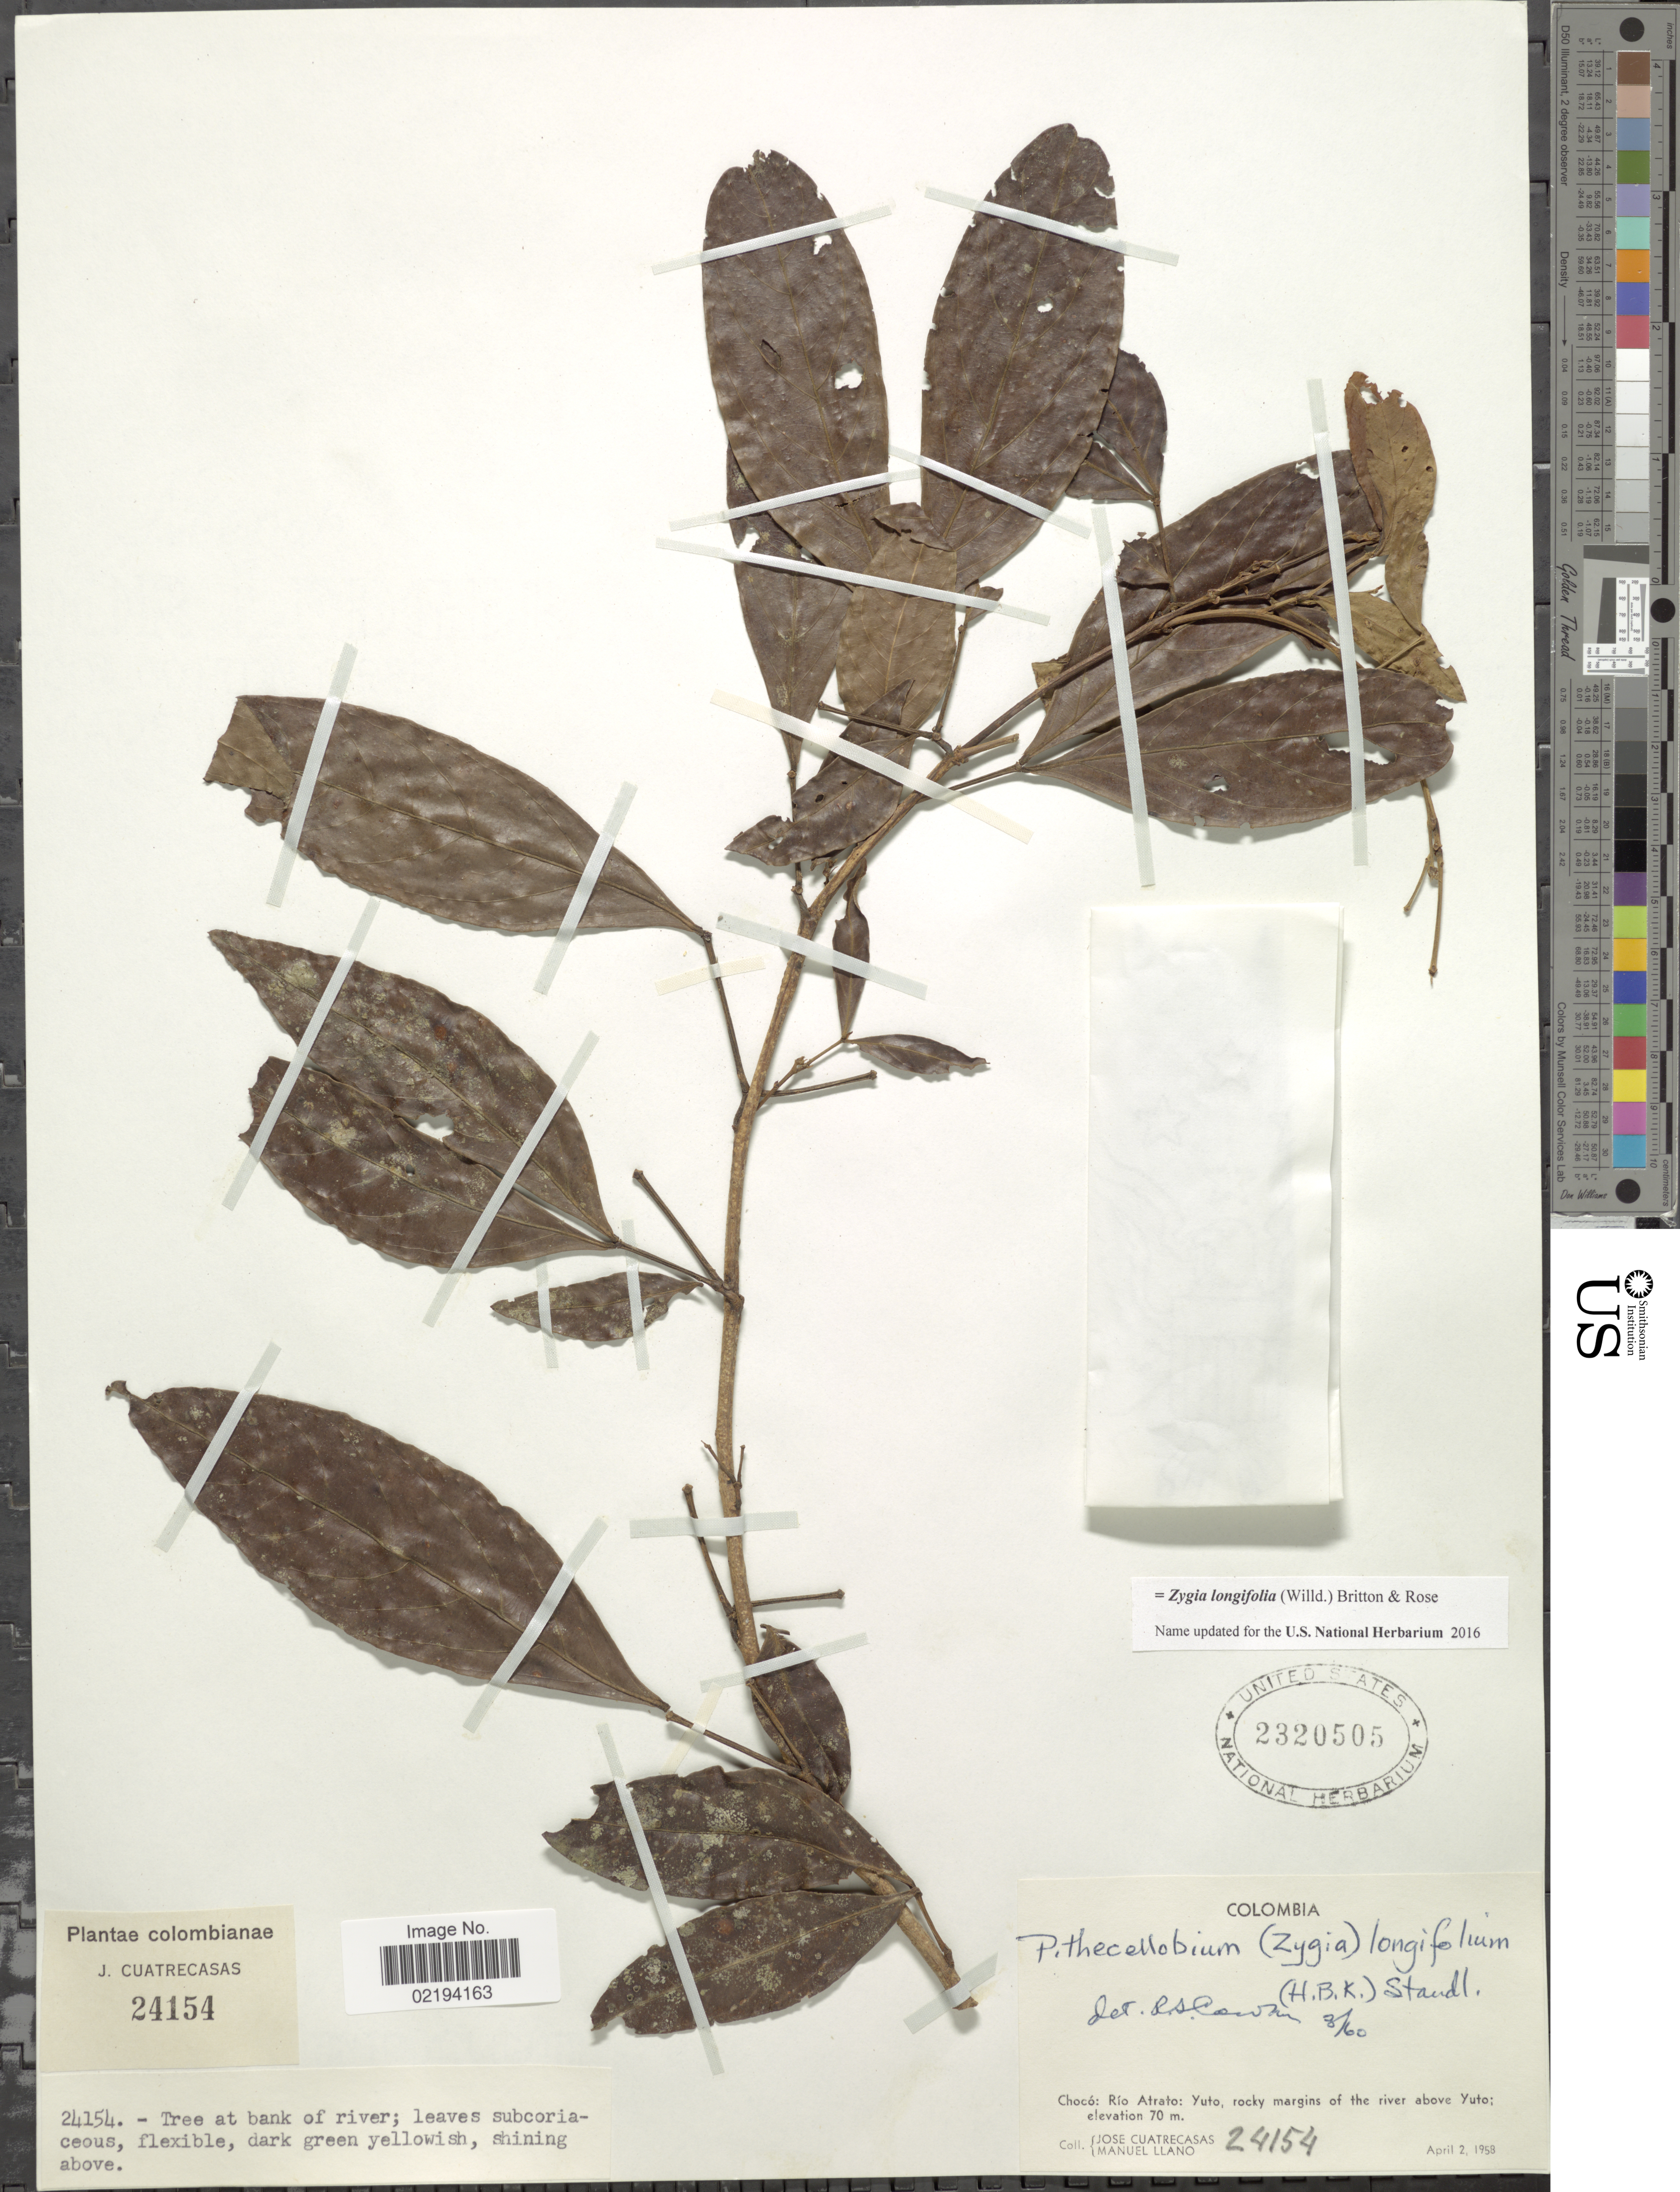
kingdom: Plantae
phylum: Tracheophyta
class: Magnoliopsida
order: Fabales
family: Fabaceae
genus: Zygia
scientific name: Zygia longifolia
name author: (Willd.) Britton & Rose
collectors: J. Cuatrecasas & M. Llano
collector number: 24154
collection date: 1958-04-02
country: Colombia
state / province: Chocó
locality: Río Atrato: Yuto, rocky margins of the river above Yuto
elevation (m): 70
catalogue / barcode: US 2320505